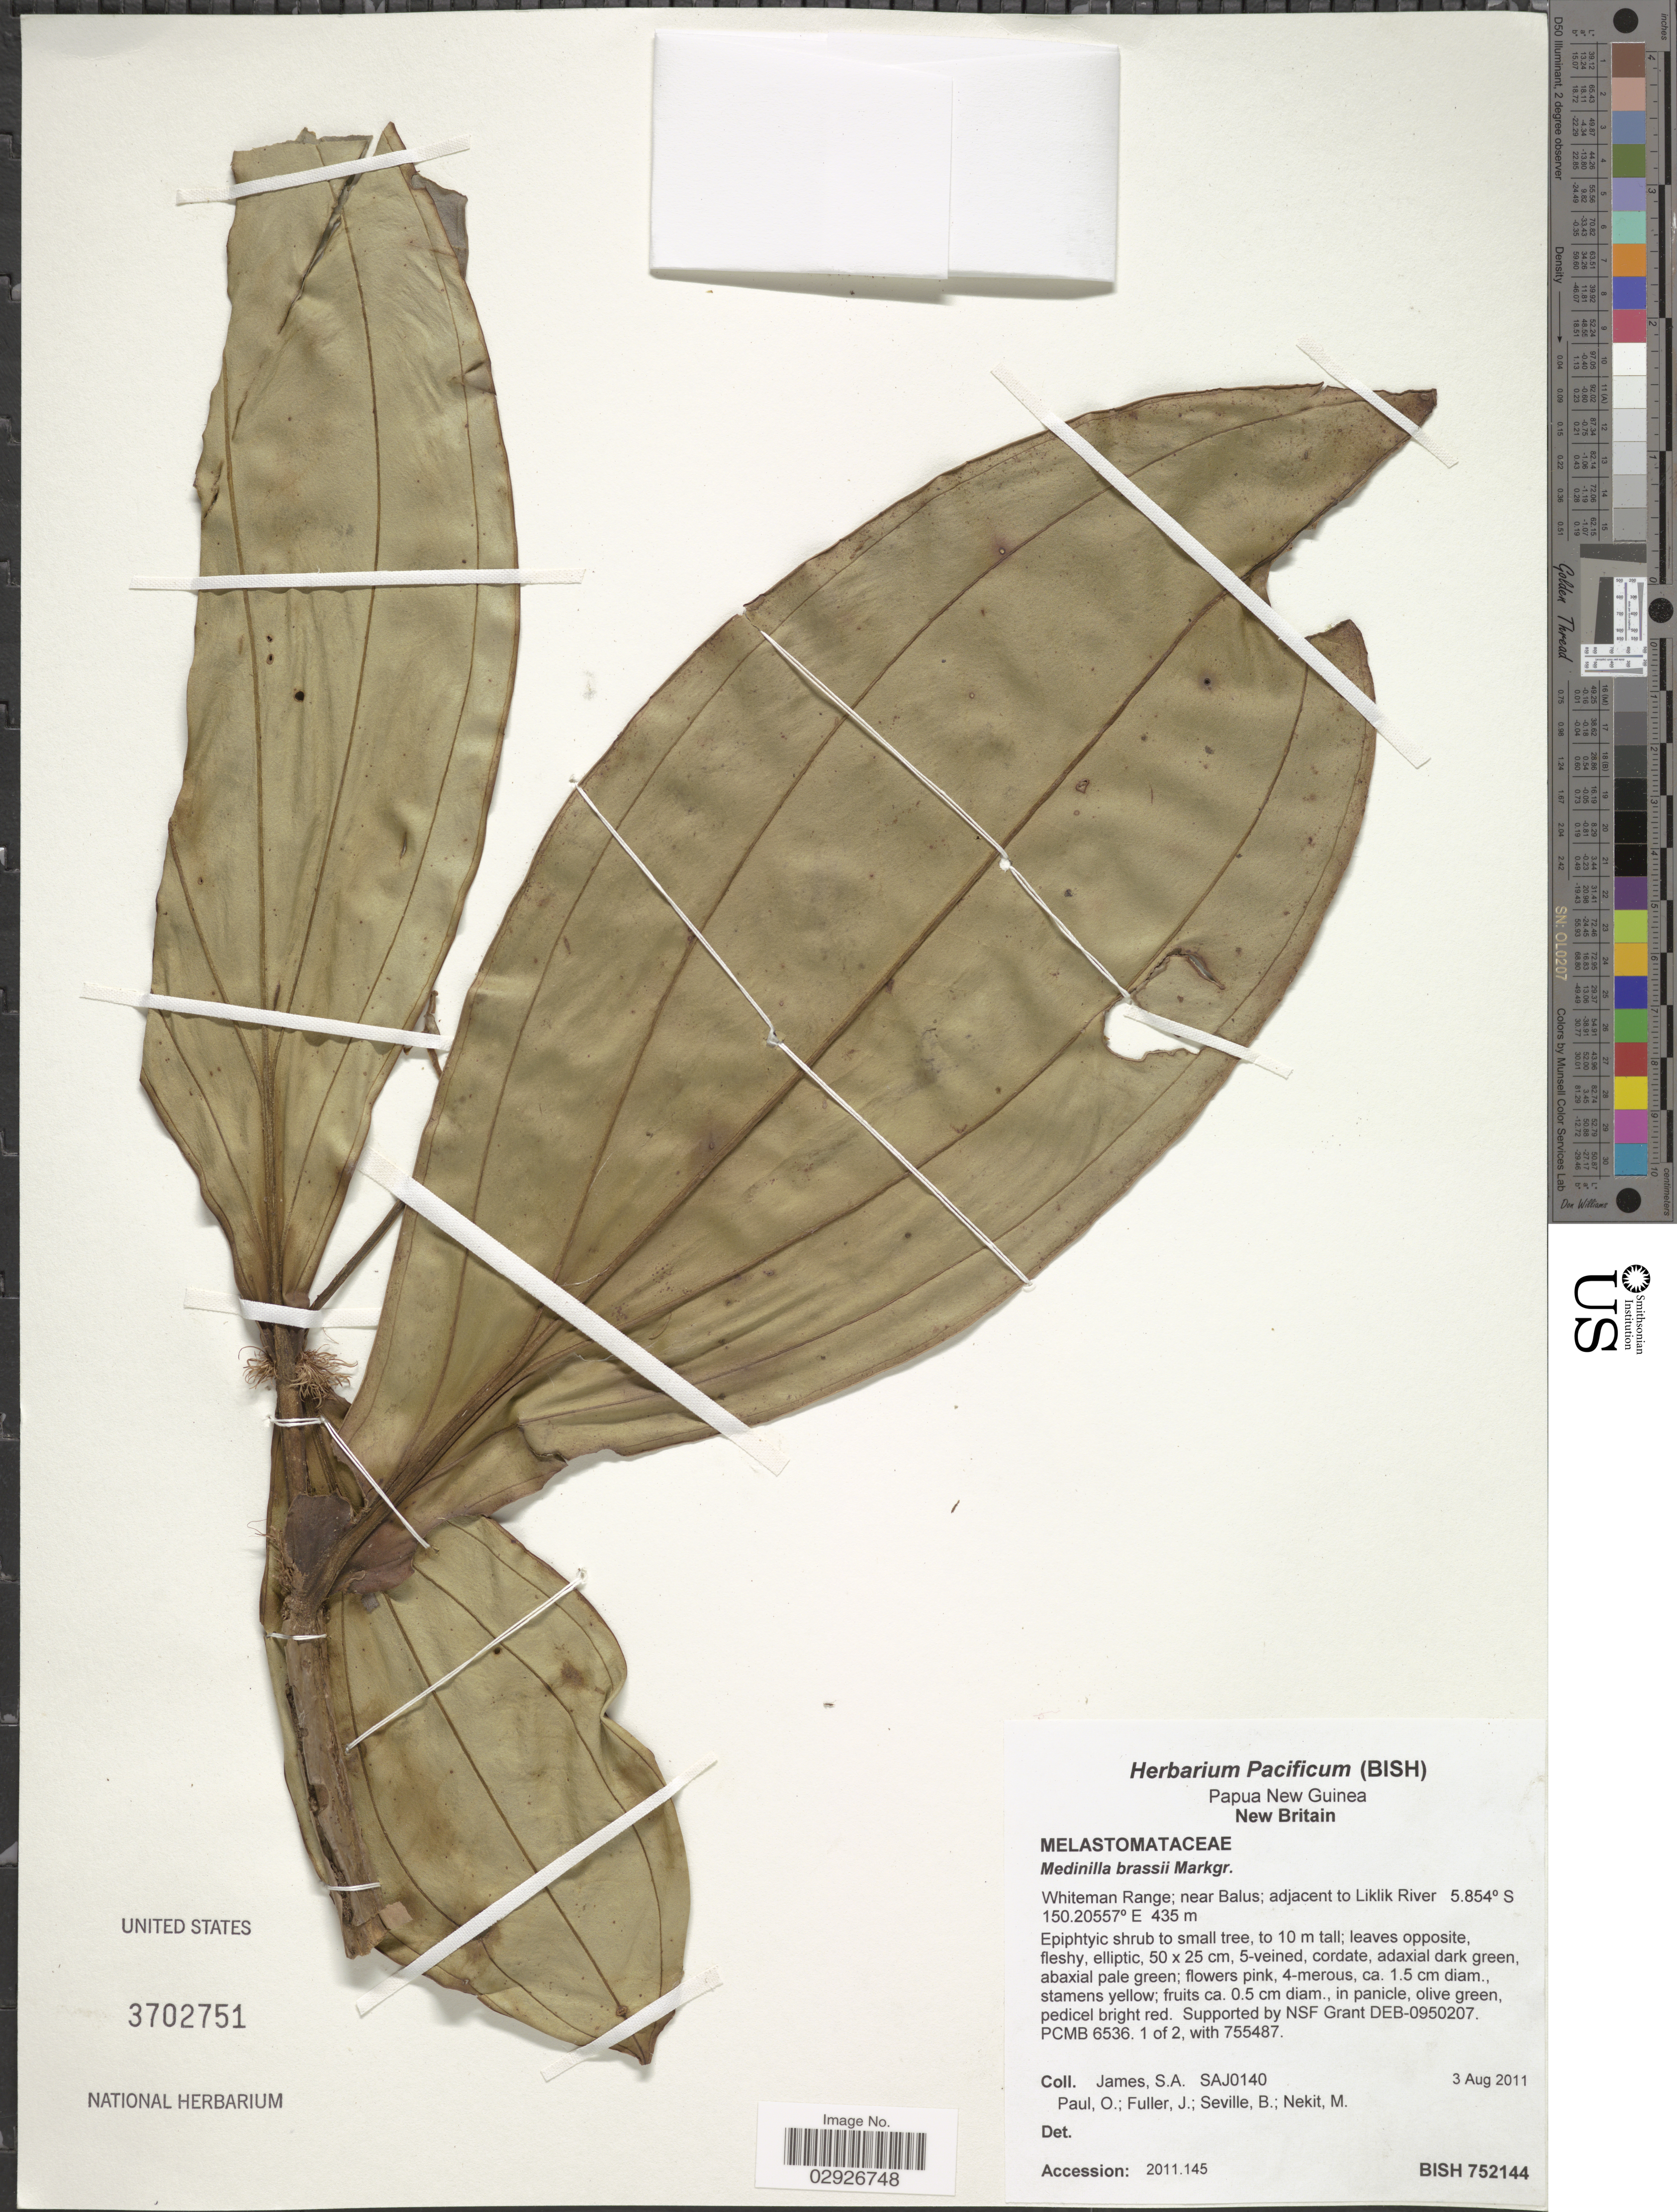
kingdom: Plantae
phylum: Tracheophyta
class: Magnoliopsida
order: Myrtales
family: Melastomataceae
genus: Medinilla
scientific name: Medinilla brassii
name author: Markgr.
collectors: S. James, O. Paul, J. B. Fuller, B. Seville & M. Nekit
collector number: BISH752144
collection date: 2011-08-03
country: Papua New Guinea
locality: New Britain. Whiteman Range; near Balus; adjacent to Liklik River.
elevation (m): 435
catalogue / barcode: US 3702751